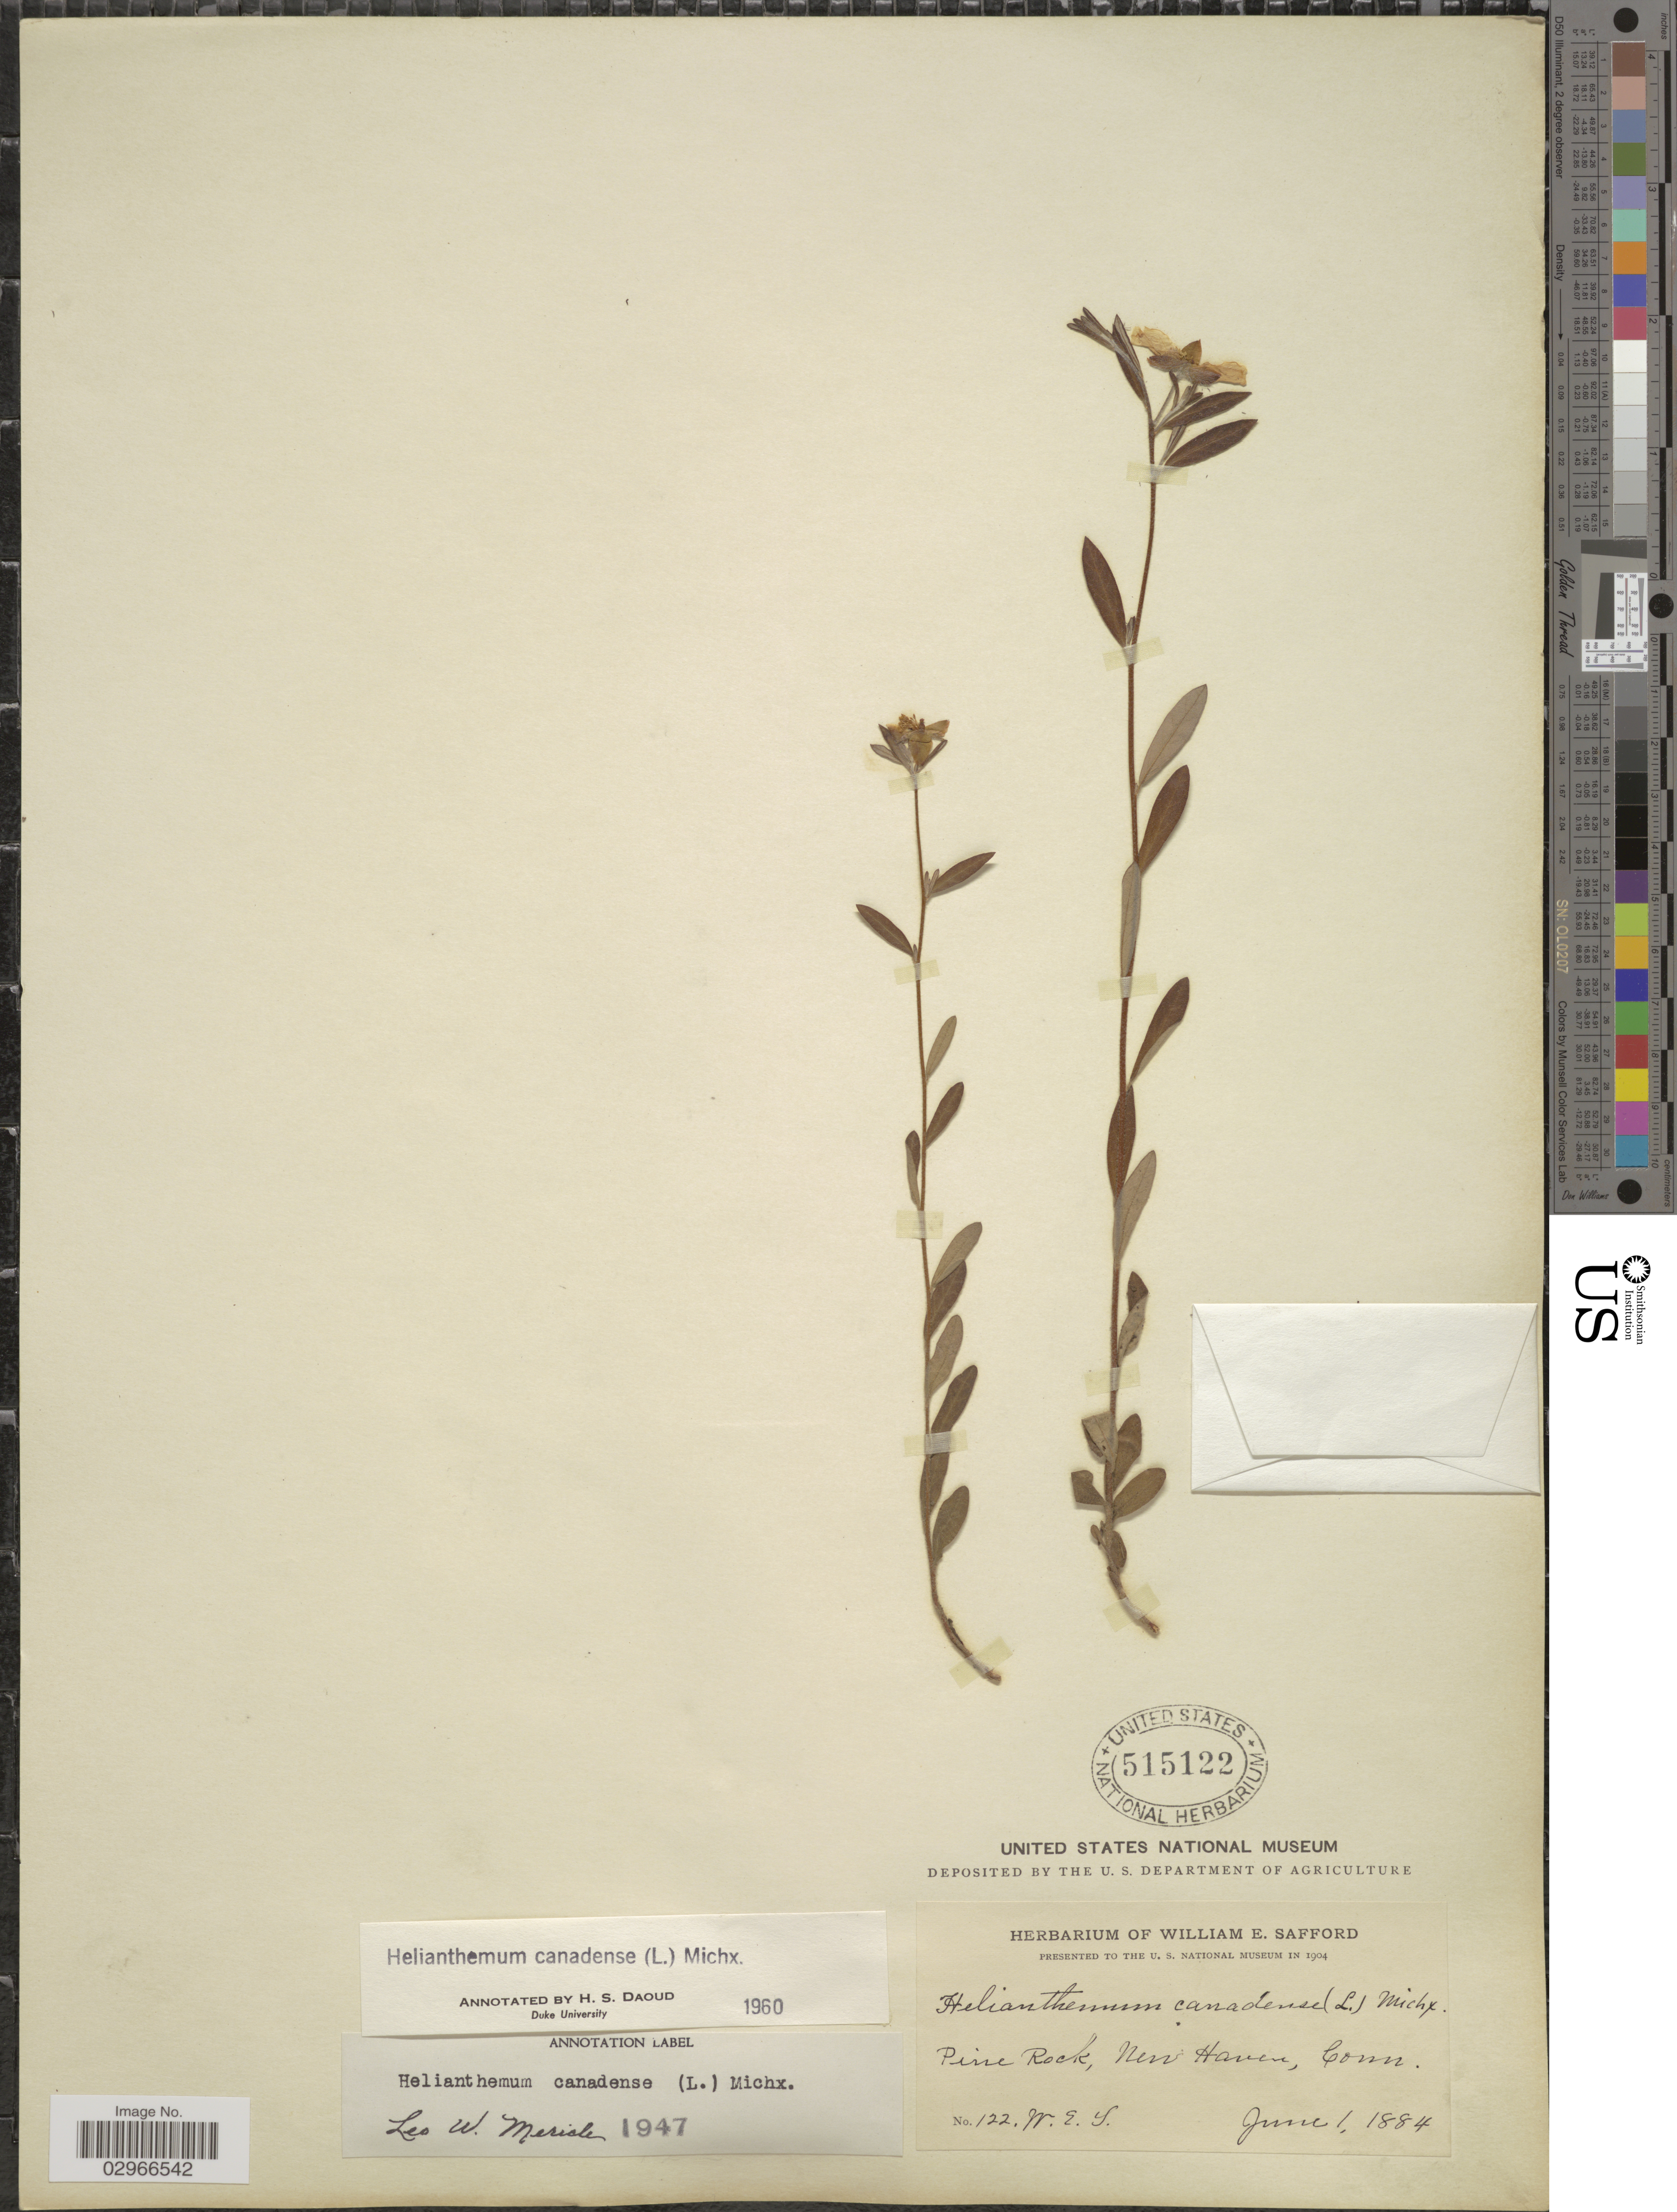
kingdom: Plantae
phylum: Tracheophyta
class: Magnoliopsida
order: Malvales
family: Cistaceae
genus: Helianthemum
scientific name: Helianthemum canadense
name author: (L.) Michx.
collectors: W. E. Safford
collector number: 122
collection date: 1884-06-01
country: United States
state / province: Connecticut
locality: Pine Rock, New Haven, Conn.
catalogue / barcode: US 515122